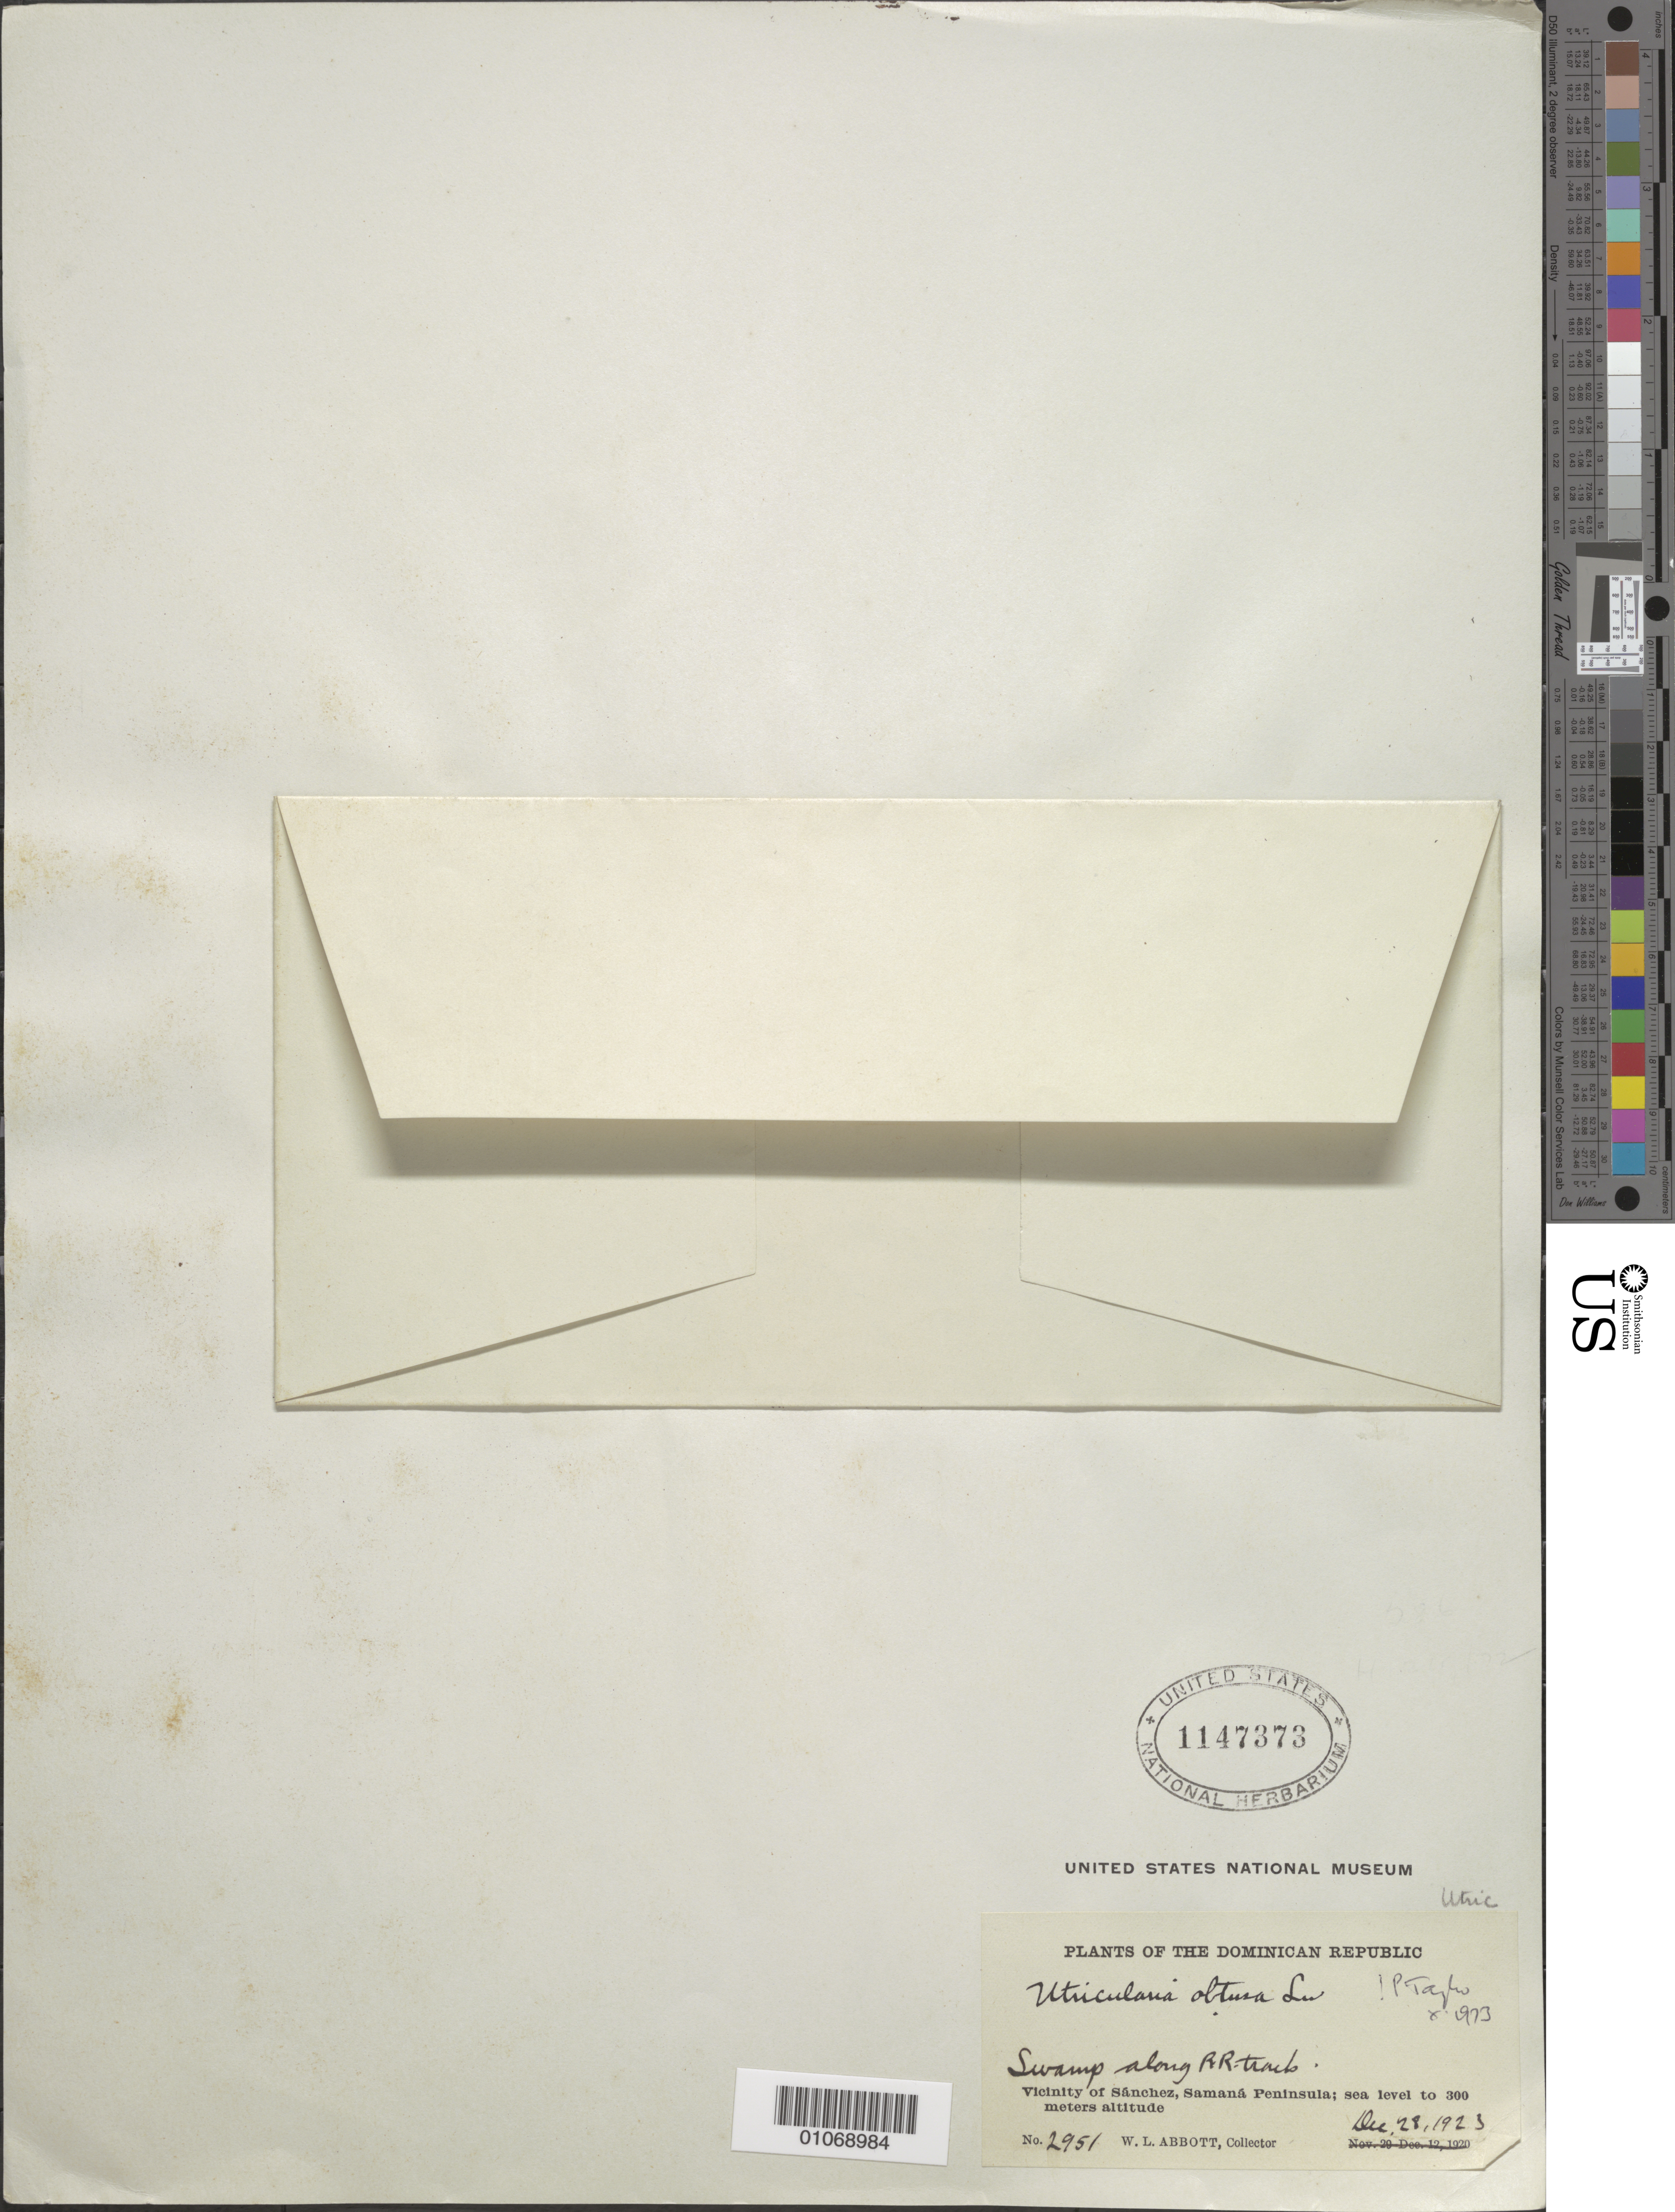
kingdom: Plantae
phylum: Tracheophyta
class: Magnoliopsida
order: Lamiales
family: Lentibulariaceae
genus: Utricularia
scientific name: Utricularia gibba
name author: L.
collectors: W. L. Abbott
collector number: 2951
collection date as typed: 28 Dec 1923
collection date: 1923-12-28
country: Dominican Republic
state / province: Samaná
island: Hispaniola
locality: Vicinity of Sanchez, swamp along railroad track.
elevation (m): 0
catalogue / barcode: US 1147373